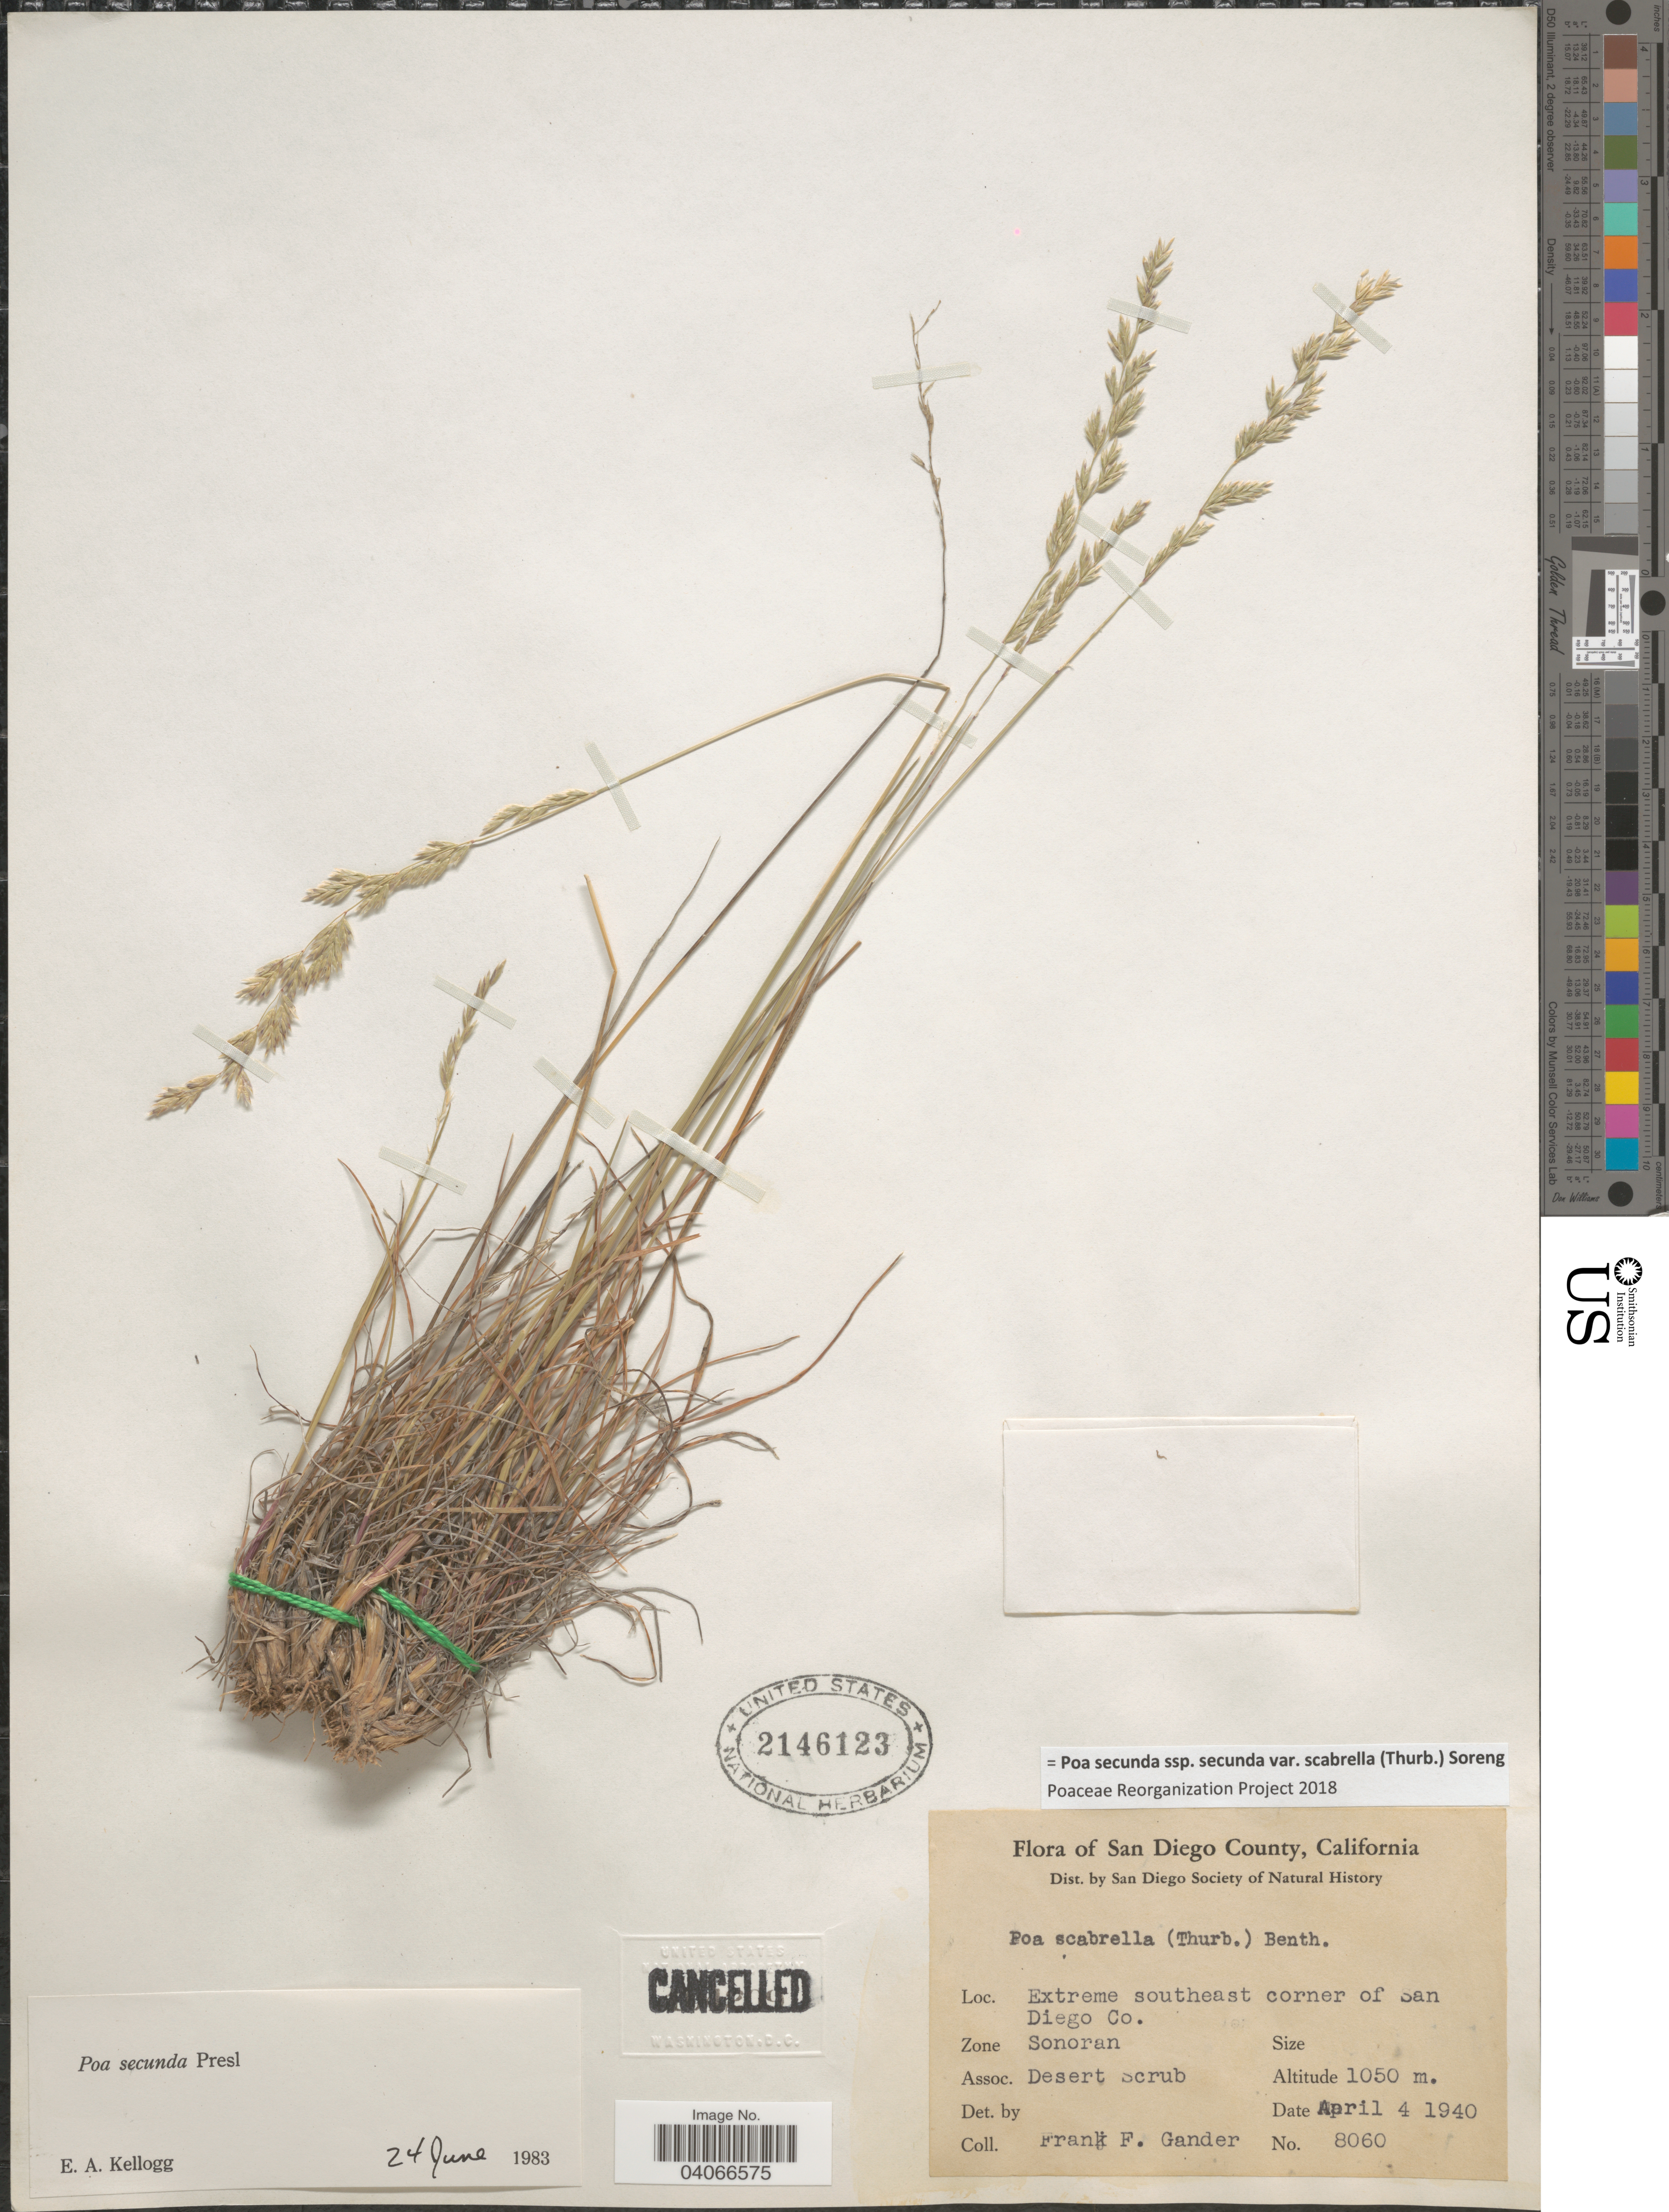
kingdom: Plantae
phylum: Tracheophyta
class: Liliopsida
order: Poales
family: Poaceae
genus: Poa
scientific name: Poa secunda subsp. secunda var. scabrella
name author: (Thurb.) Soreng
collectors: F. Gander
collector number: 8060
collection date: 1940-04-04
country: United States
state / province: California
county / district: San Diego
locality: San Diego County. Extreme southeast corner of San Diego Co. Zone Sonoran.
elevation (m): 1050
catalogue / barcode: US 2146123